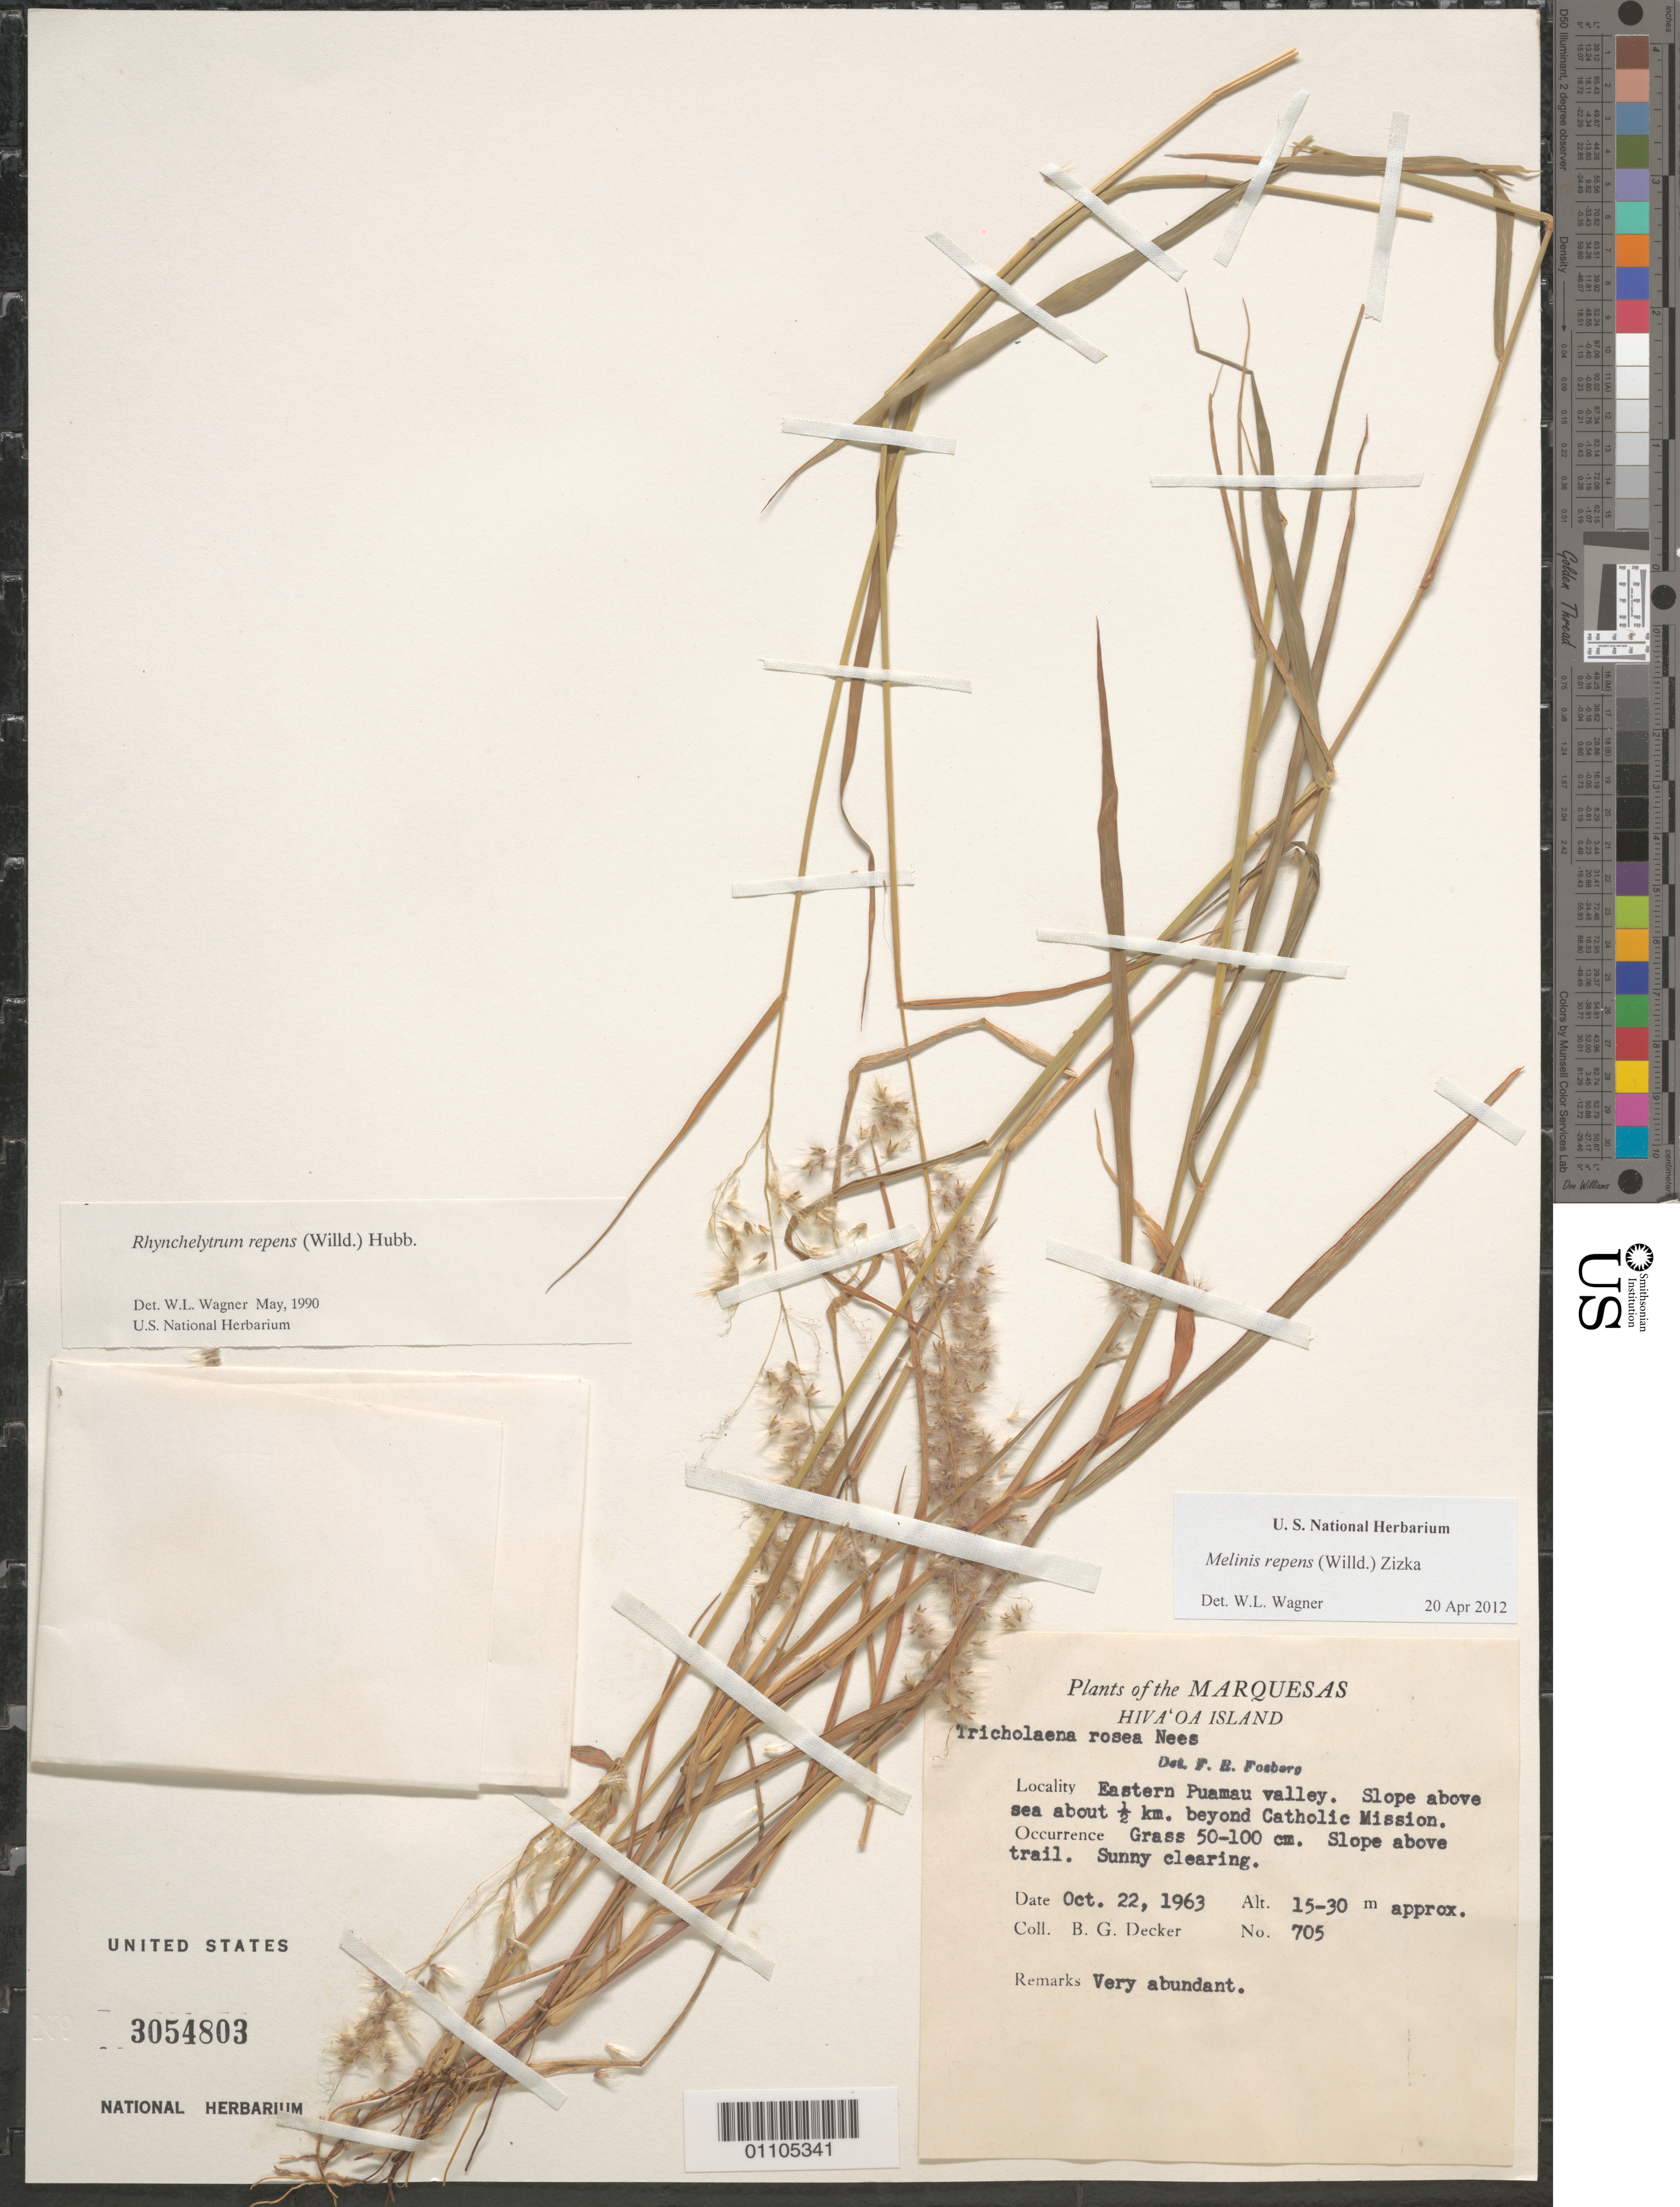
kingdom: Plantae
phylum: Tracheophyta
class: Liliopsida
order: Poales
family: Poaceae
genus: Melinis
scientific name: Melinis repens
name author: (Willd.) Zizka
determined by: Wagner, W. L., (BOT), Smithsonian Institution - National Museum of Natural History (UNITED STATES)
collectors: B. G. Decker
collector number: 705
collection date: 1963-10-22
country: French Polynesia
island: Hiva Oa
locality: E Puamau Valley, slope above sea, 0.5 km beyond Mission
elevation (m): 15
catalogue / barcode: US 3054803